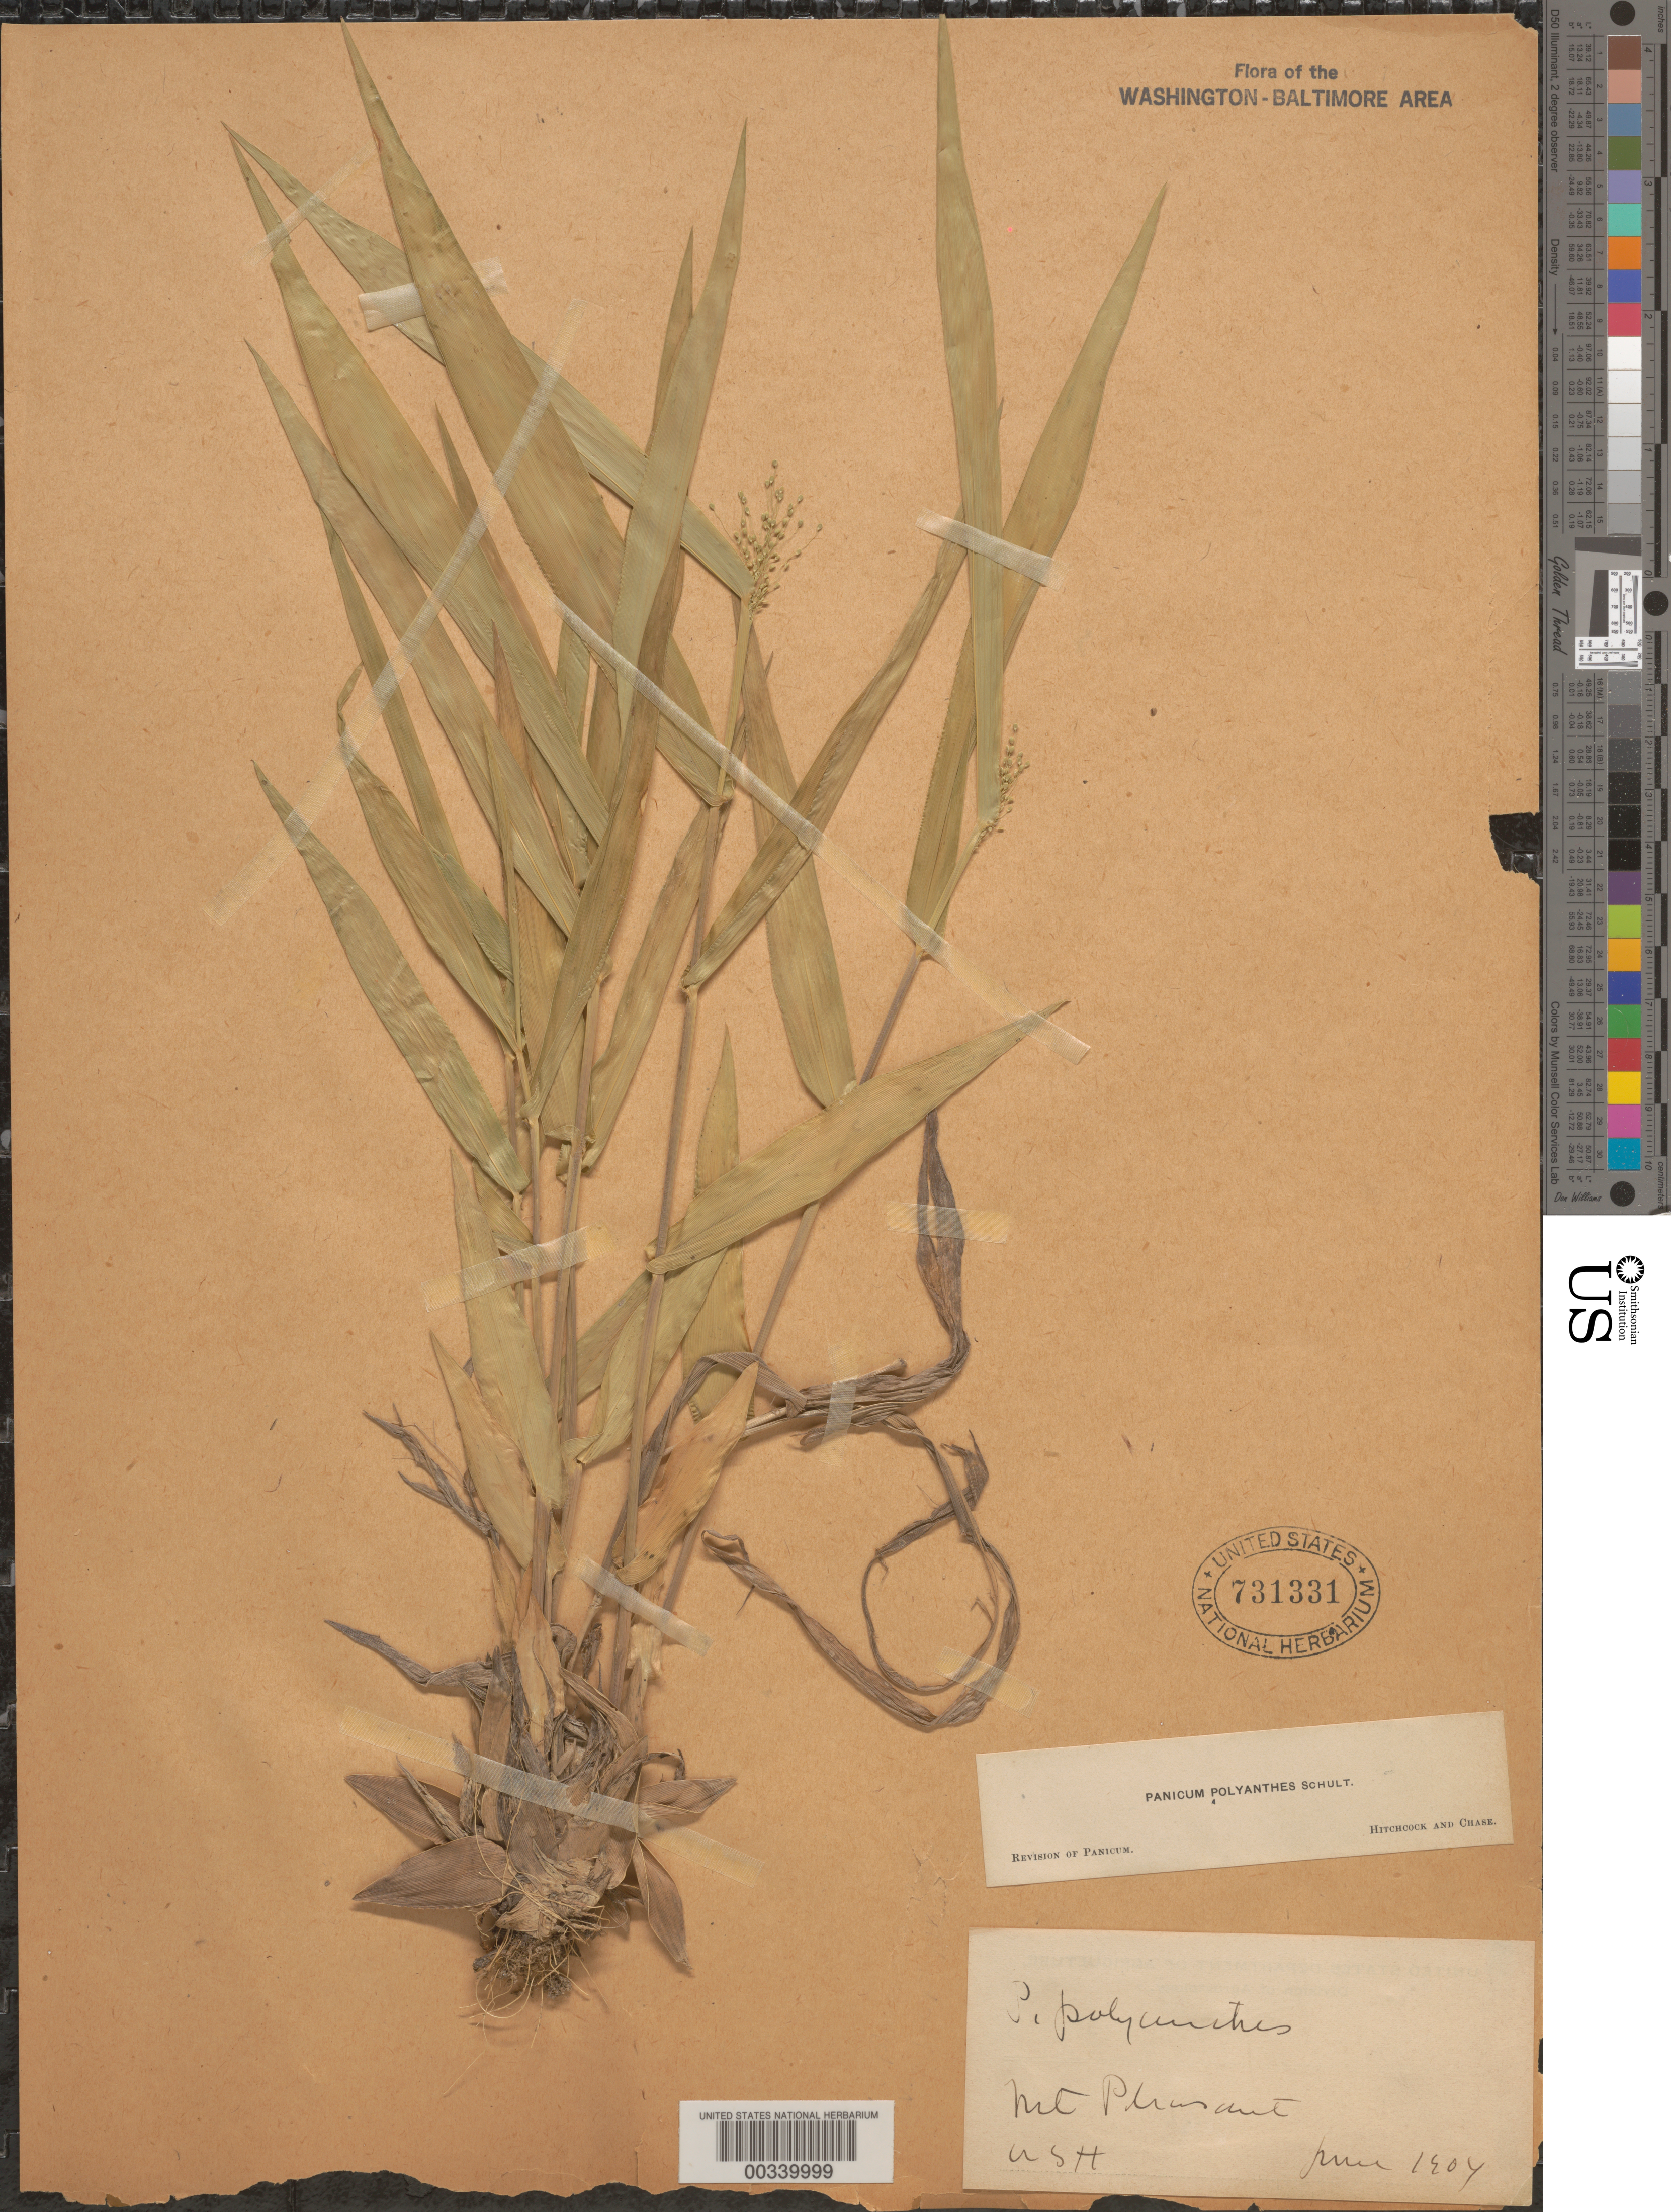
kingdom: Plantae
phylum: Tracheophyta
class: Liliopsida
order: Poales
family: Poaceae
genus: Dichanthelium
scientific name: Dichanthelium sphaerocarpon var. isophyllum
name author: (Scribn.) Gould & C.A. Clark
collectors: A. S. Hitchcock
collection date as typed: Jun 1904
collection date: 1904-06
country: United States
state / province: District of Columbia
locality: Mount Pleasant Rock Creek Park and Vicinity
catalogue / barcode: US 731331